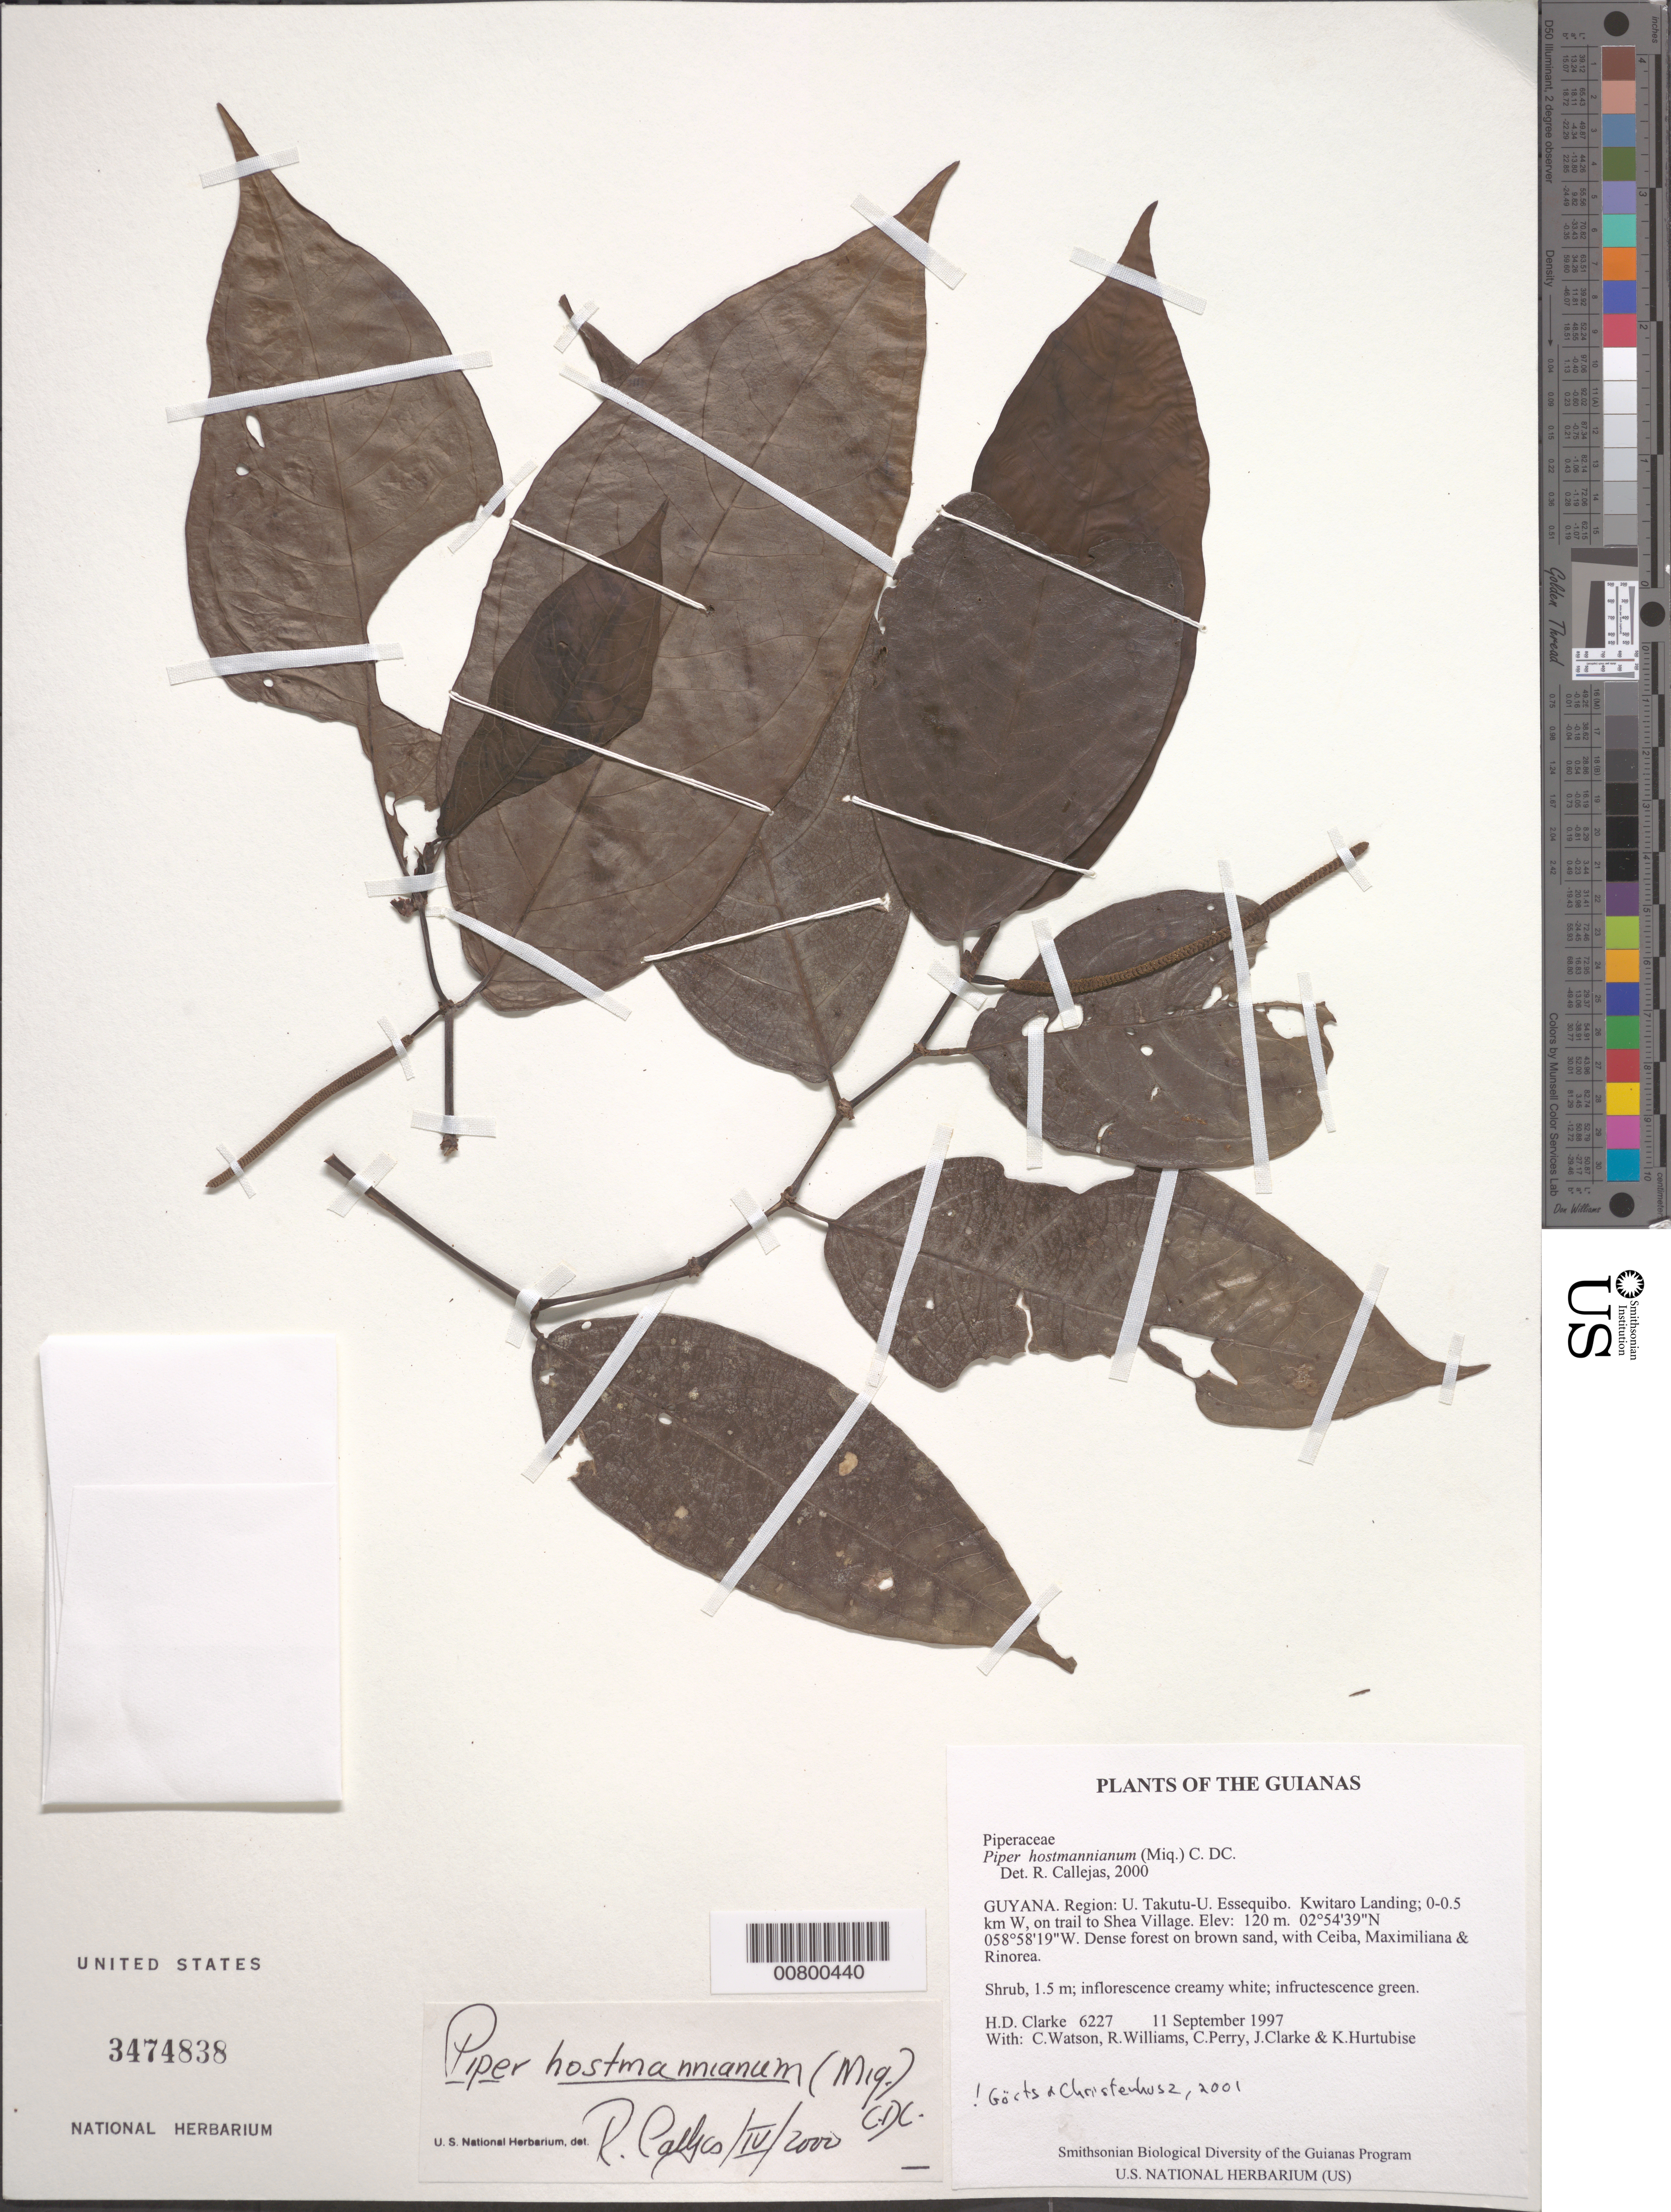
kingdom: Plantae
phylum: Tracheophyta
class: Magnoliopsida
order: Piperales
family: Piperaceae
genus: Piper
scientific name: Piper hostmannianum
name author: (Miq.) C. DC.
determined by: Görts-van Rijn, A. R.; Christenhusz, M. J.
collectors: H. D. Clarke, C. Watson, R. Williams, C. Perry, J. Clarke & K. Hurtubise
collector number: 6227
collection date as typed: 11 September 1997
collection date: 1997-09-11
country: Guyana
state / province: U. Takutu-U. Essequibo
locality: Kwitaro Landing; 0-0.5 km W, on trail to Shea Village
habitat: Dense forest on brown sand, with Ceiba, Maximiliana & Rinorea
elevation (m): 120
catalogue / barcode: US 3474838